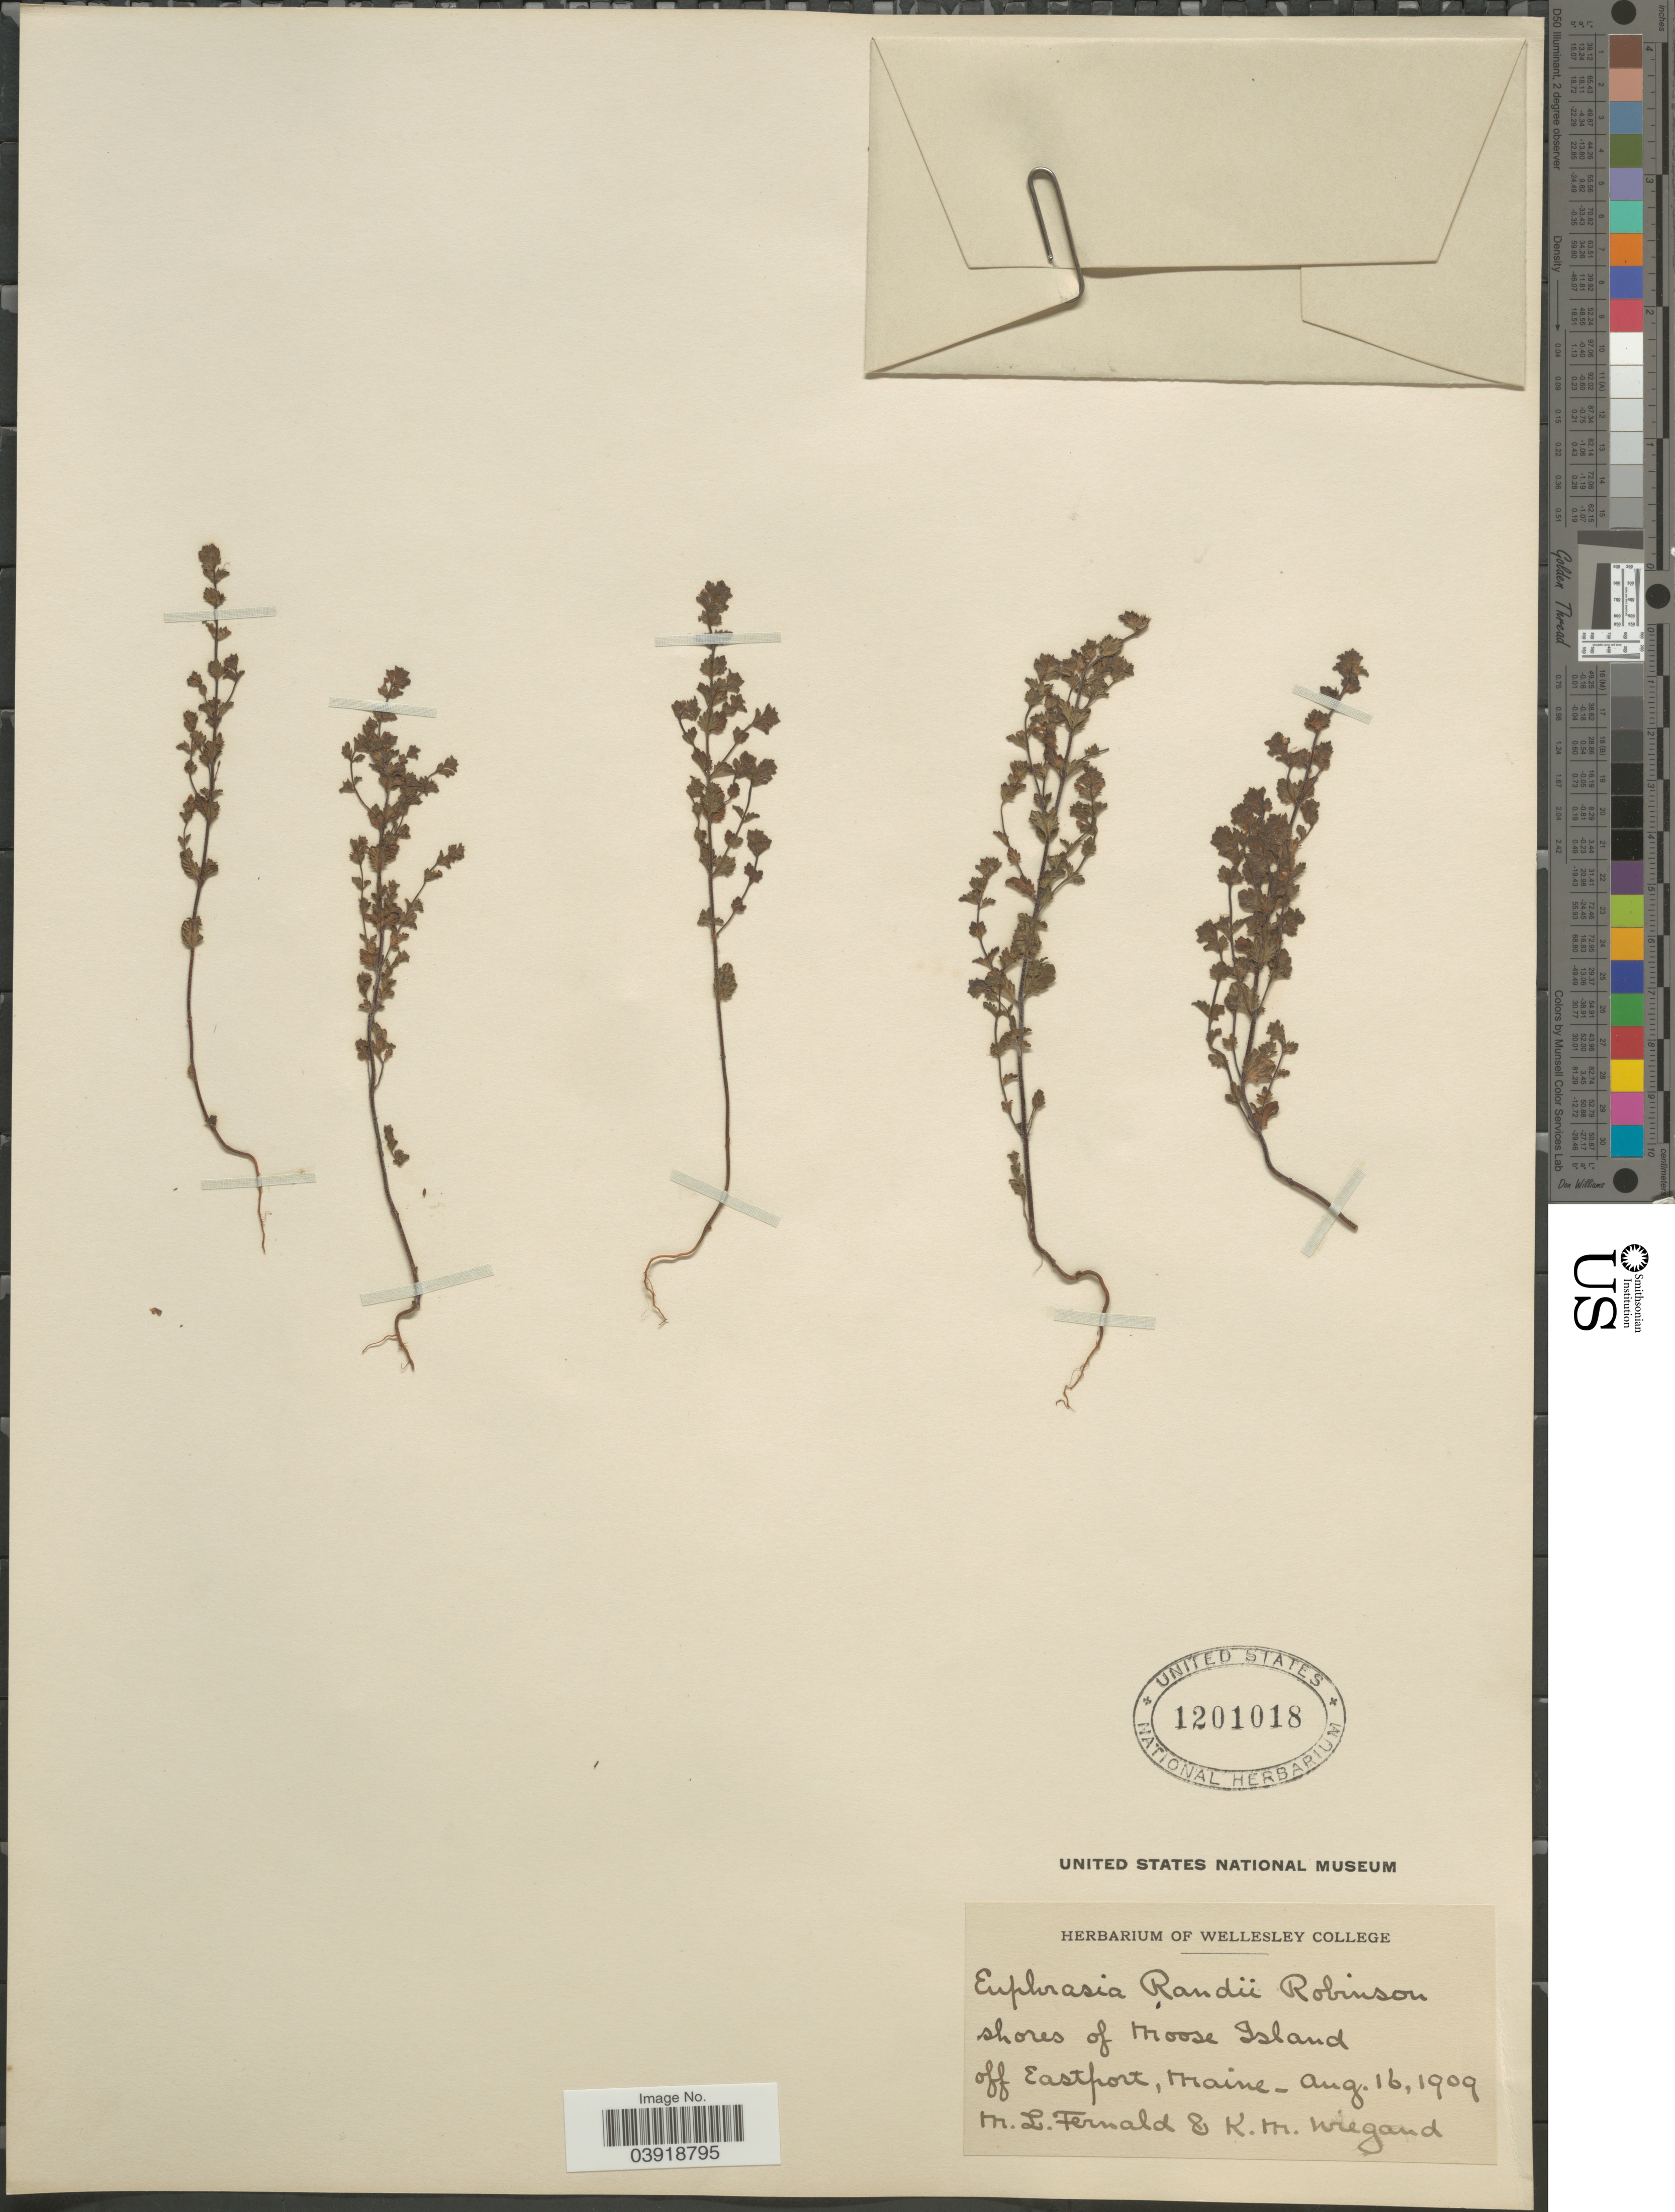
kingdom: Plantae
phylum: Tracheophyta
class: Magnoliopsida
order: Lamiales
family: Orobanchaceae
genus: Euphrasia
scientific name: Euphrasia purpurea var. randii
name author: (B.L. Rob.) Fernald & Wiegand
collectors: M. L. Fernald & K. M. Wiegand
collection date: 1909-08-16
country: United States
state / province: Maine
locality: Shores of Moose Island off Eastport.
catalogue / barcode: US 1201018